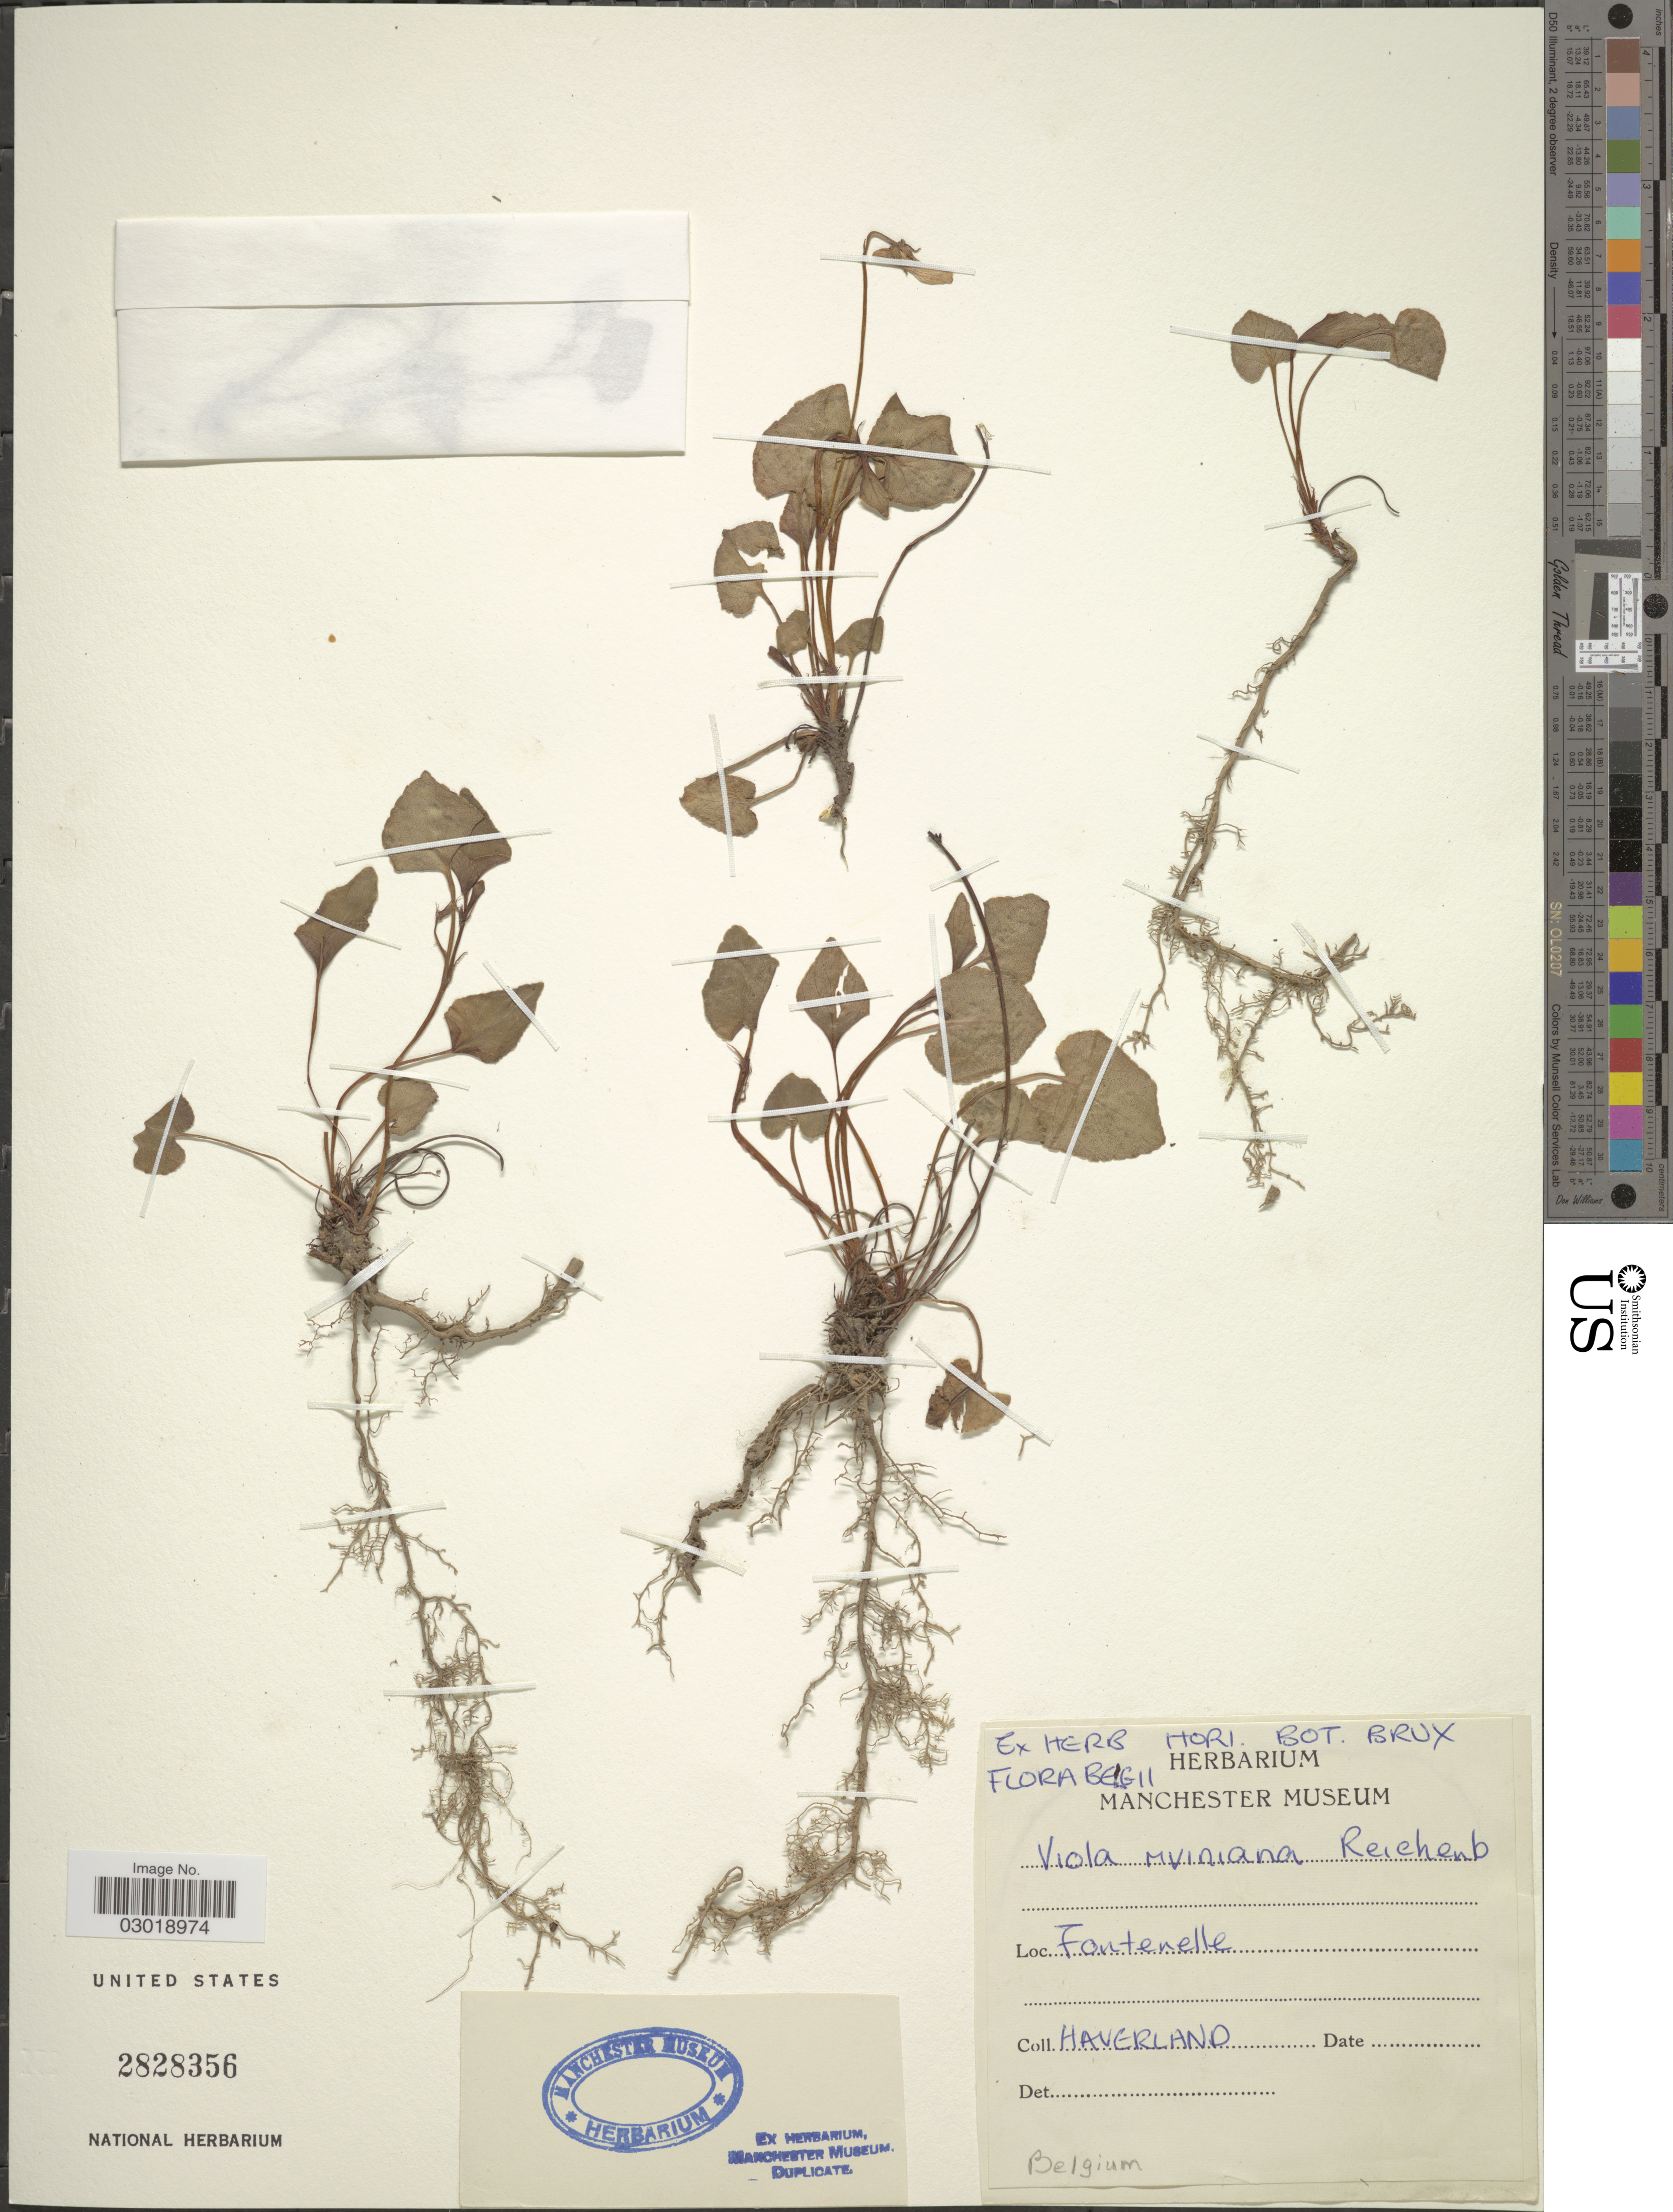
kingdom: Plantae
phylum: Tracheophyta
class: Magnoliopsida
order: Malpighiales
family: Violaceae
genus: Viola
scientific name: Viola riviniana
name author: Rchb.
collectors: Haverland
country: Belgium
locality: Fontenelle.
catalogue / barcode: US 2828356